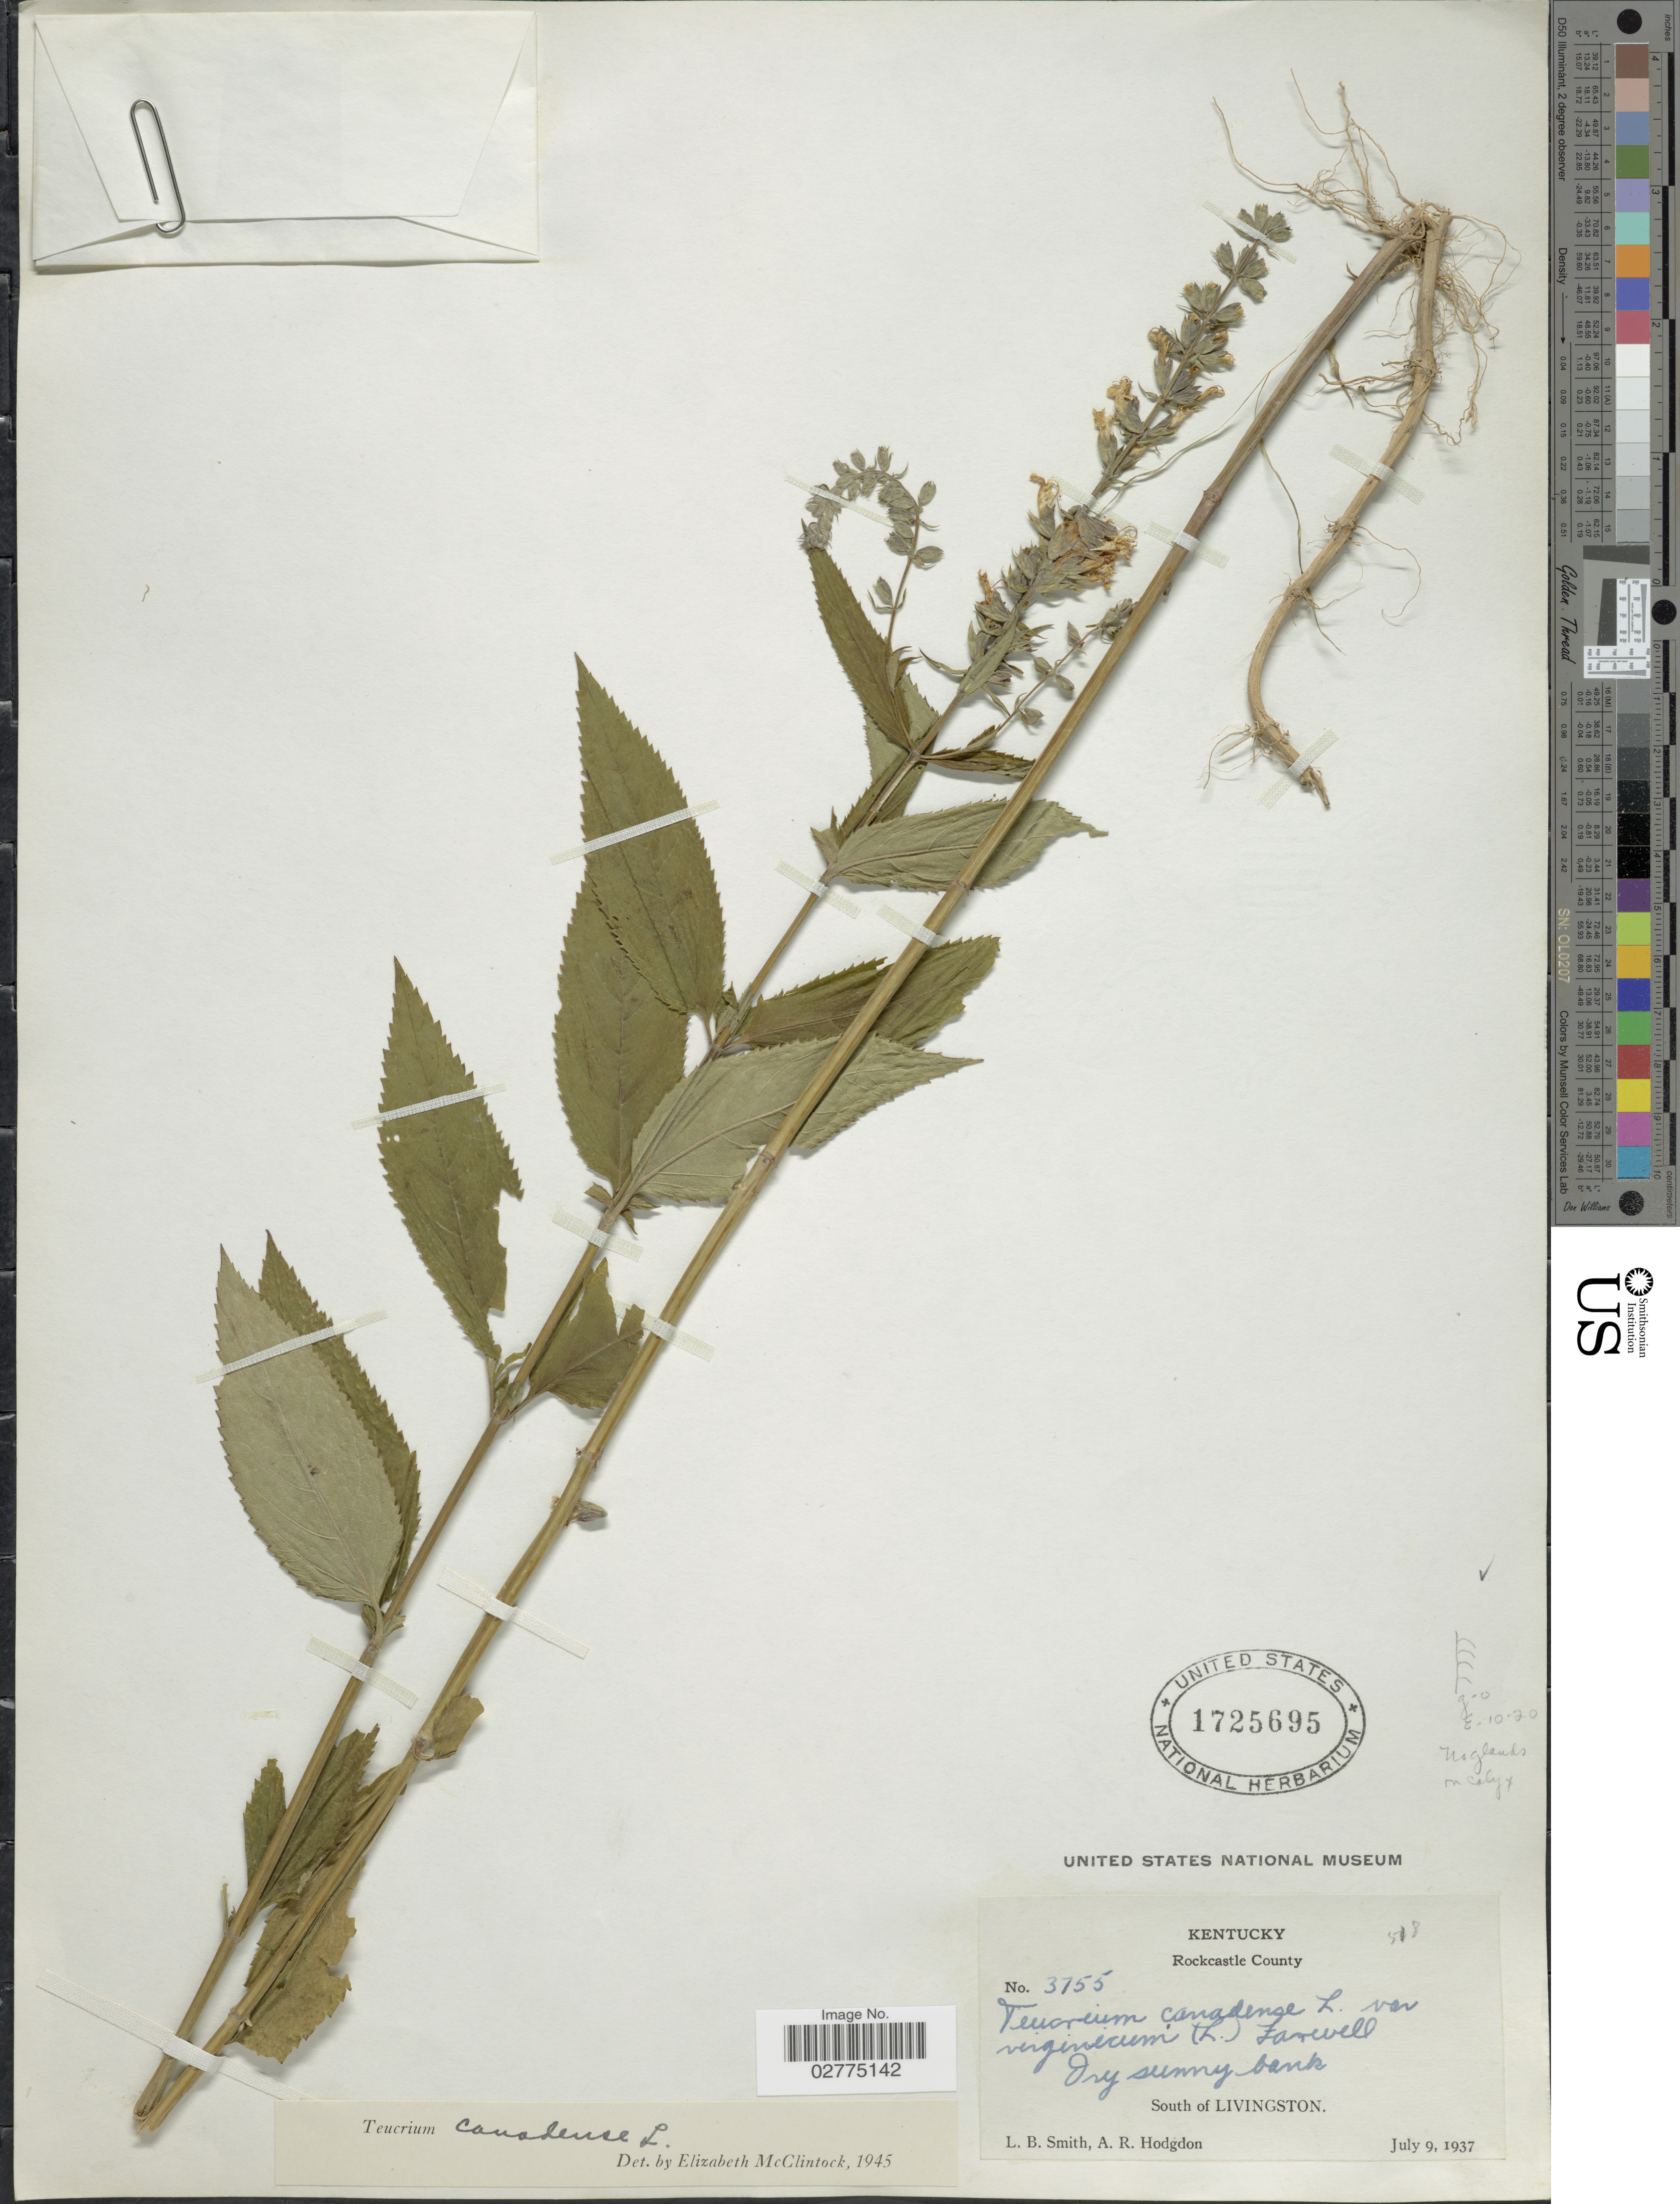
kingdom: Plantae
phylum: Tracheophyta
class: Magnoliopsida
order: Lamiales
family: Lamiaceae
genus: Teucrium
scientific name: Teucrium canadense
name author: L.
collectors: L. Smith & A. R. Hodgdon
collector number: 3755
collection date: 1937-07-09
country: United States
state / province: Kentucky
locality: Rockcastle County, Dry sunny bank, South of Livingston.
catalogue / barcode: US 1725695